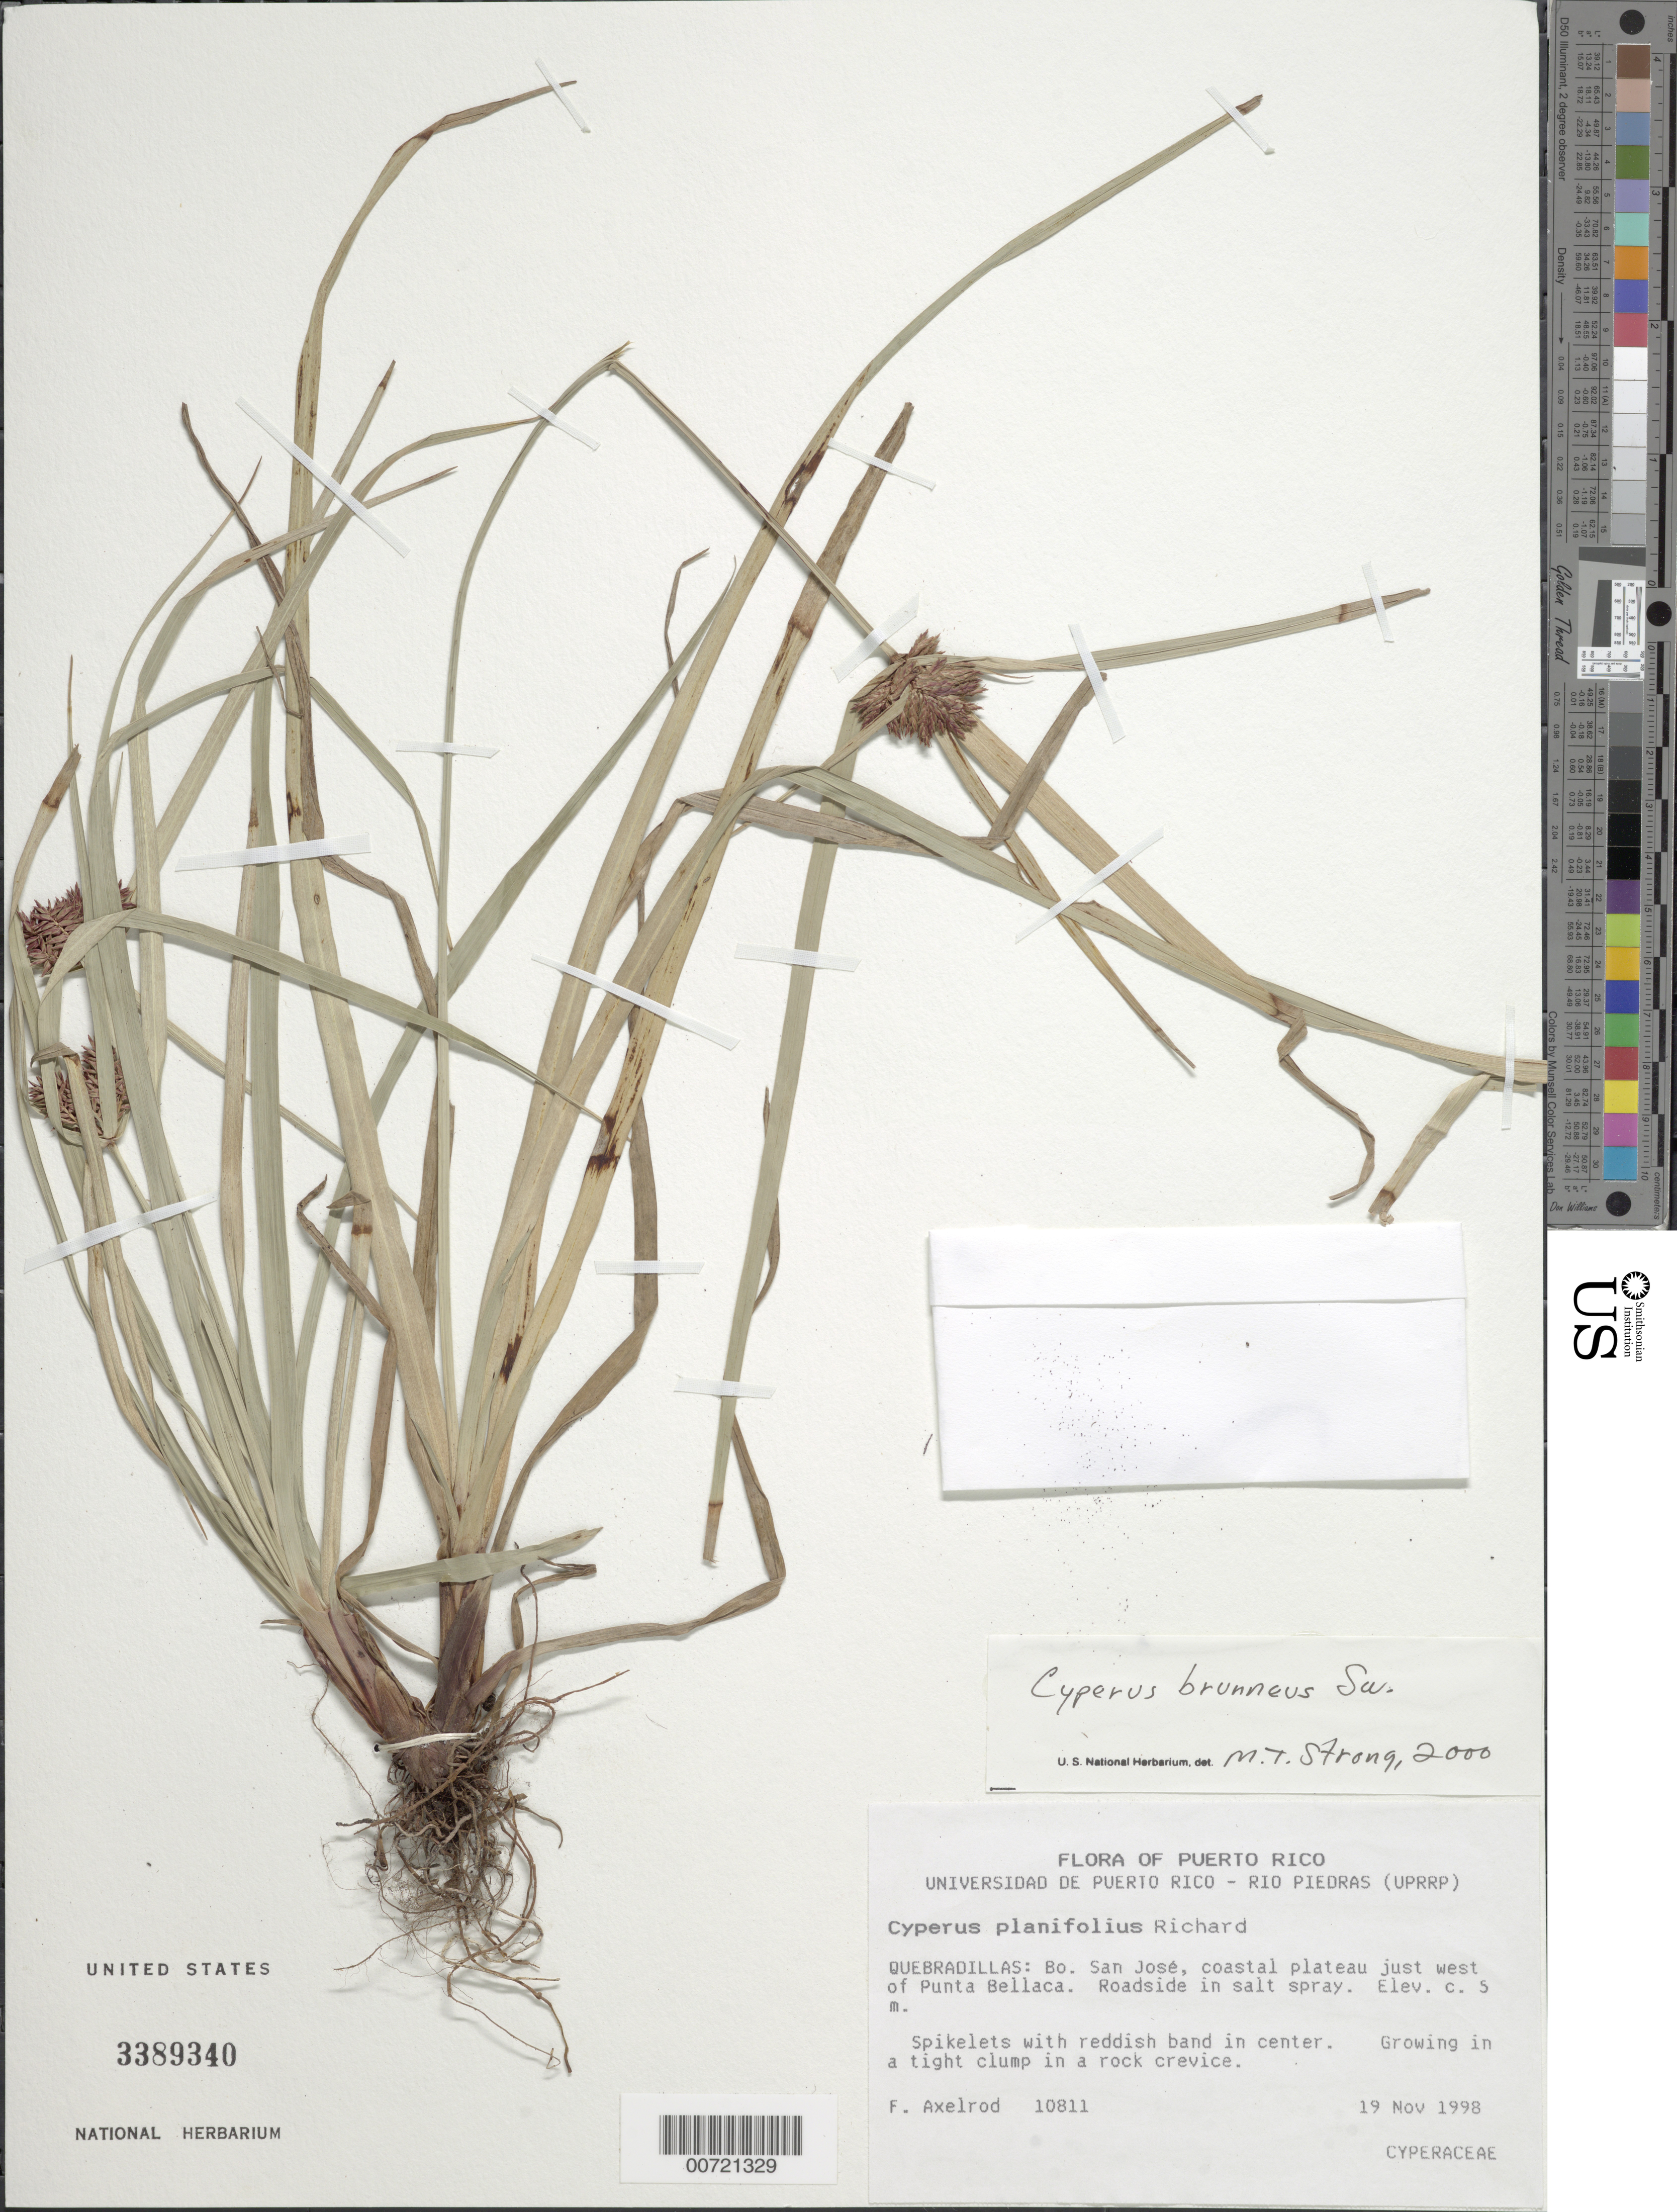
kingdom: Plantae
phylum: Tracheophyta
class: Liliopsida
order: Poales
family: Cyperaceae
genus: Cyperus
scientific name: Cyperus brunneus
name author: Sw.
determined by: Strong, M. T., (US), Smithsonian Institution - National Museum of Natural History (UNITED STATES)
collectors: F. S. Axelrod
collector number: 10811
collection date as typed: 19 Nov 1998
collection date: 1998-11-19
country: Puerto Rico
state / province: Quebradillas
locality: Quebradillas: Bo. San José, coastal plateau just W of Punta Bellaca.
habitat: Roadside in salt spray; in a rock crevice.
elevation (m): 5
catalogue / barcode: US 3389340